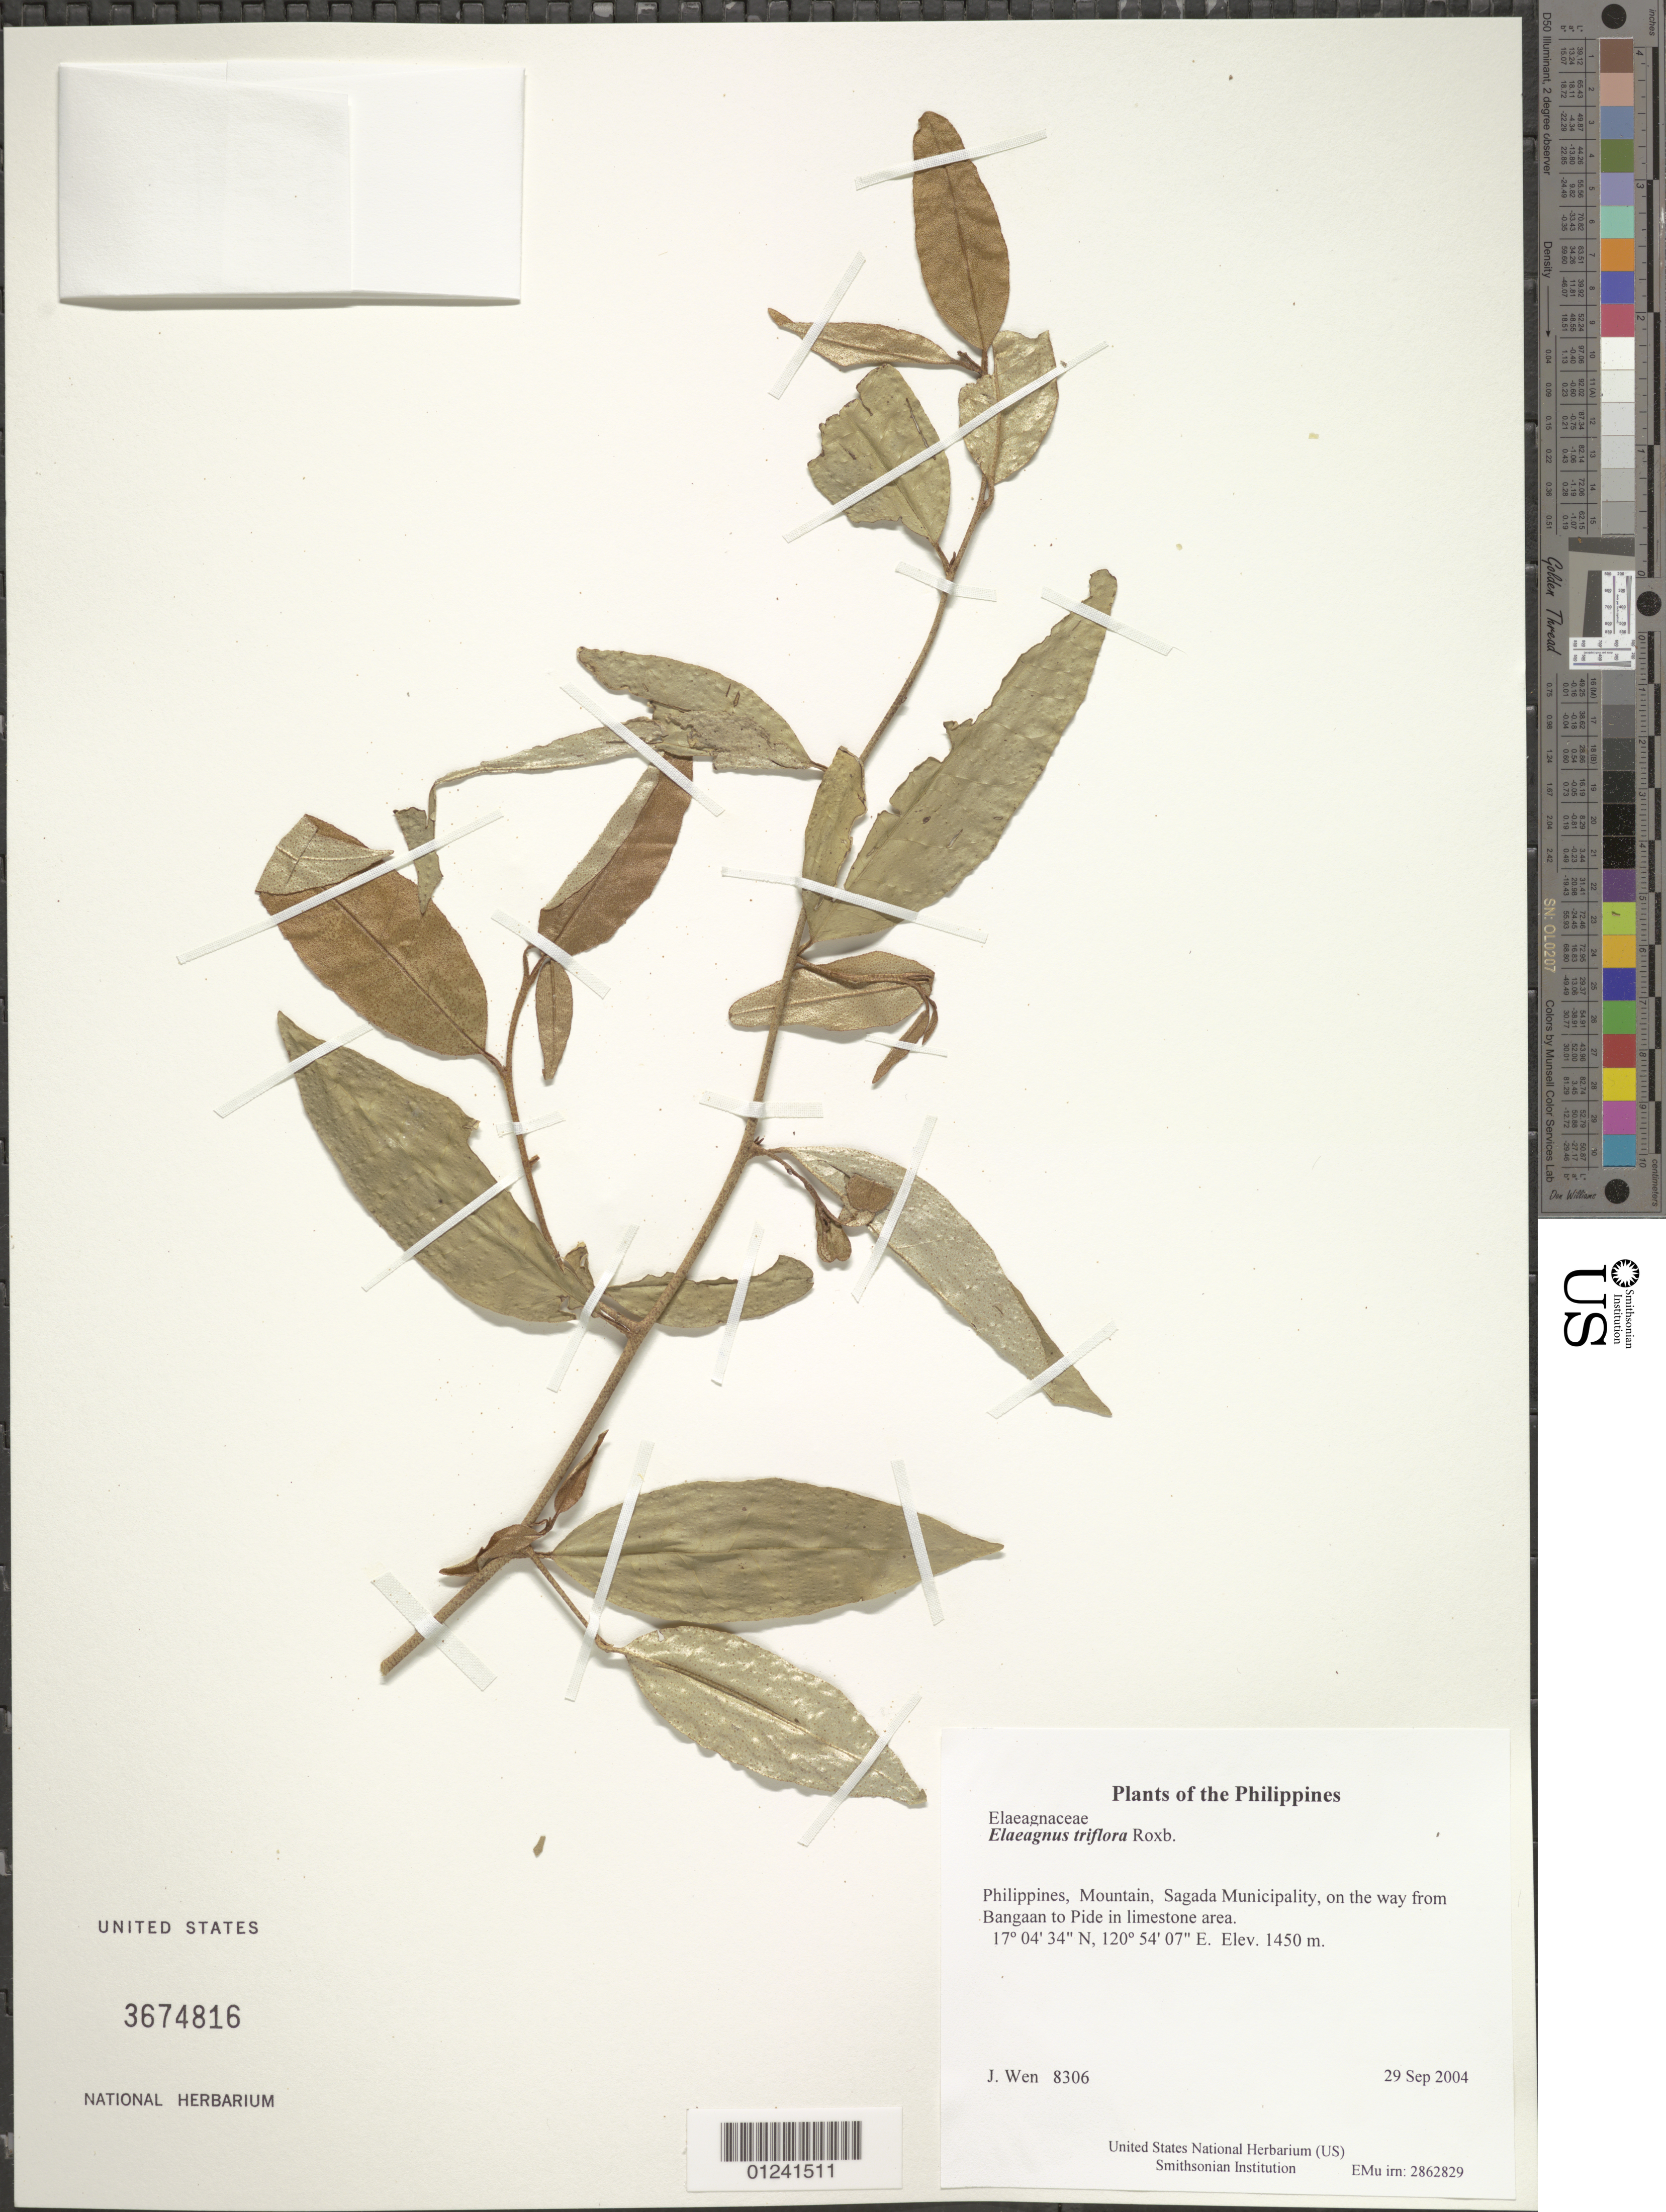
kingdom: Plantae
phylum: Tracheophyta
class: Magnoliopsida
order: Rosales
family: Elaeagnaceae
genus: Elaeagnus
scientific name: Elaeagnus triflora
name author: Roxb.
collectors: J. Wen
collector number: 8306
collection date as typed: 29 Sep 2004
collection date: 2004-09-29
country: Philippines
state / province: Cordillera (Administrative Region)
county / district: Mountain province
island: Luzon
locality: Sagada Municipality, on the way from Bangaan to Pide in limestone area.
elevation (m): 1450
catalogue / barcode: US 3674816